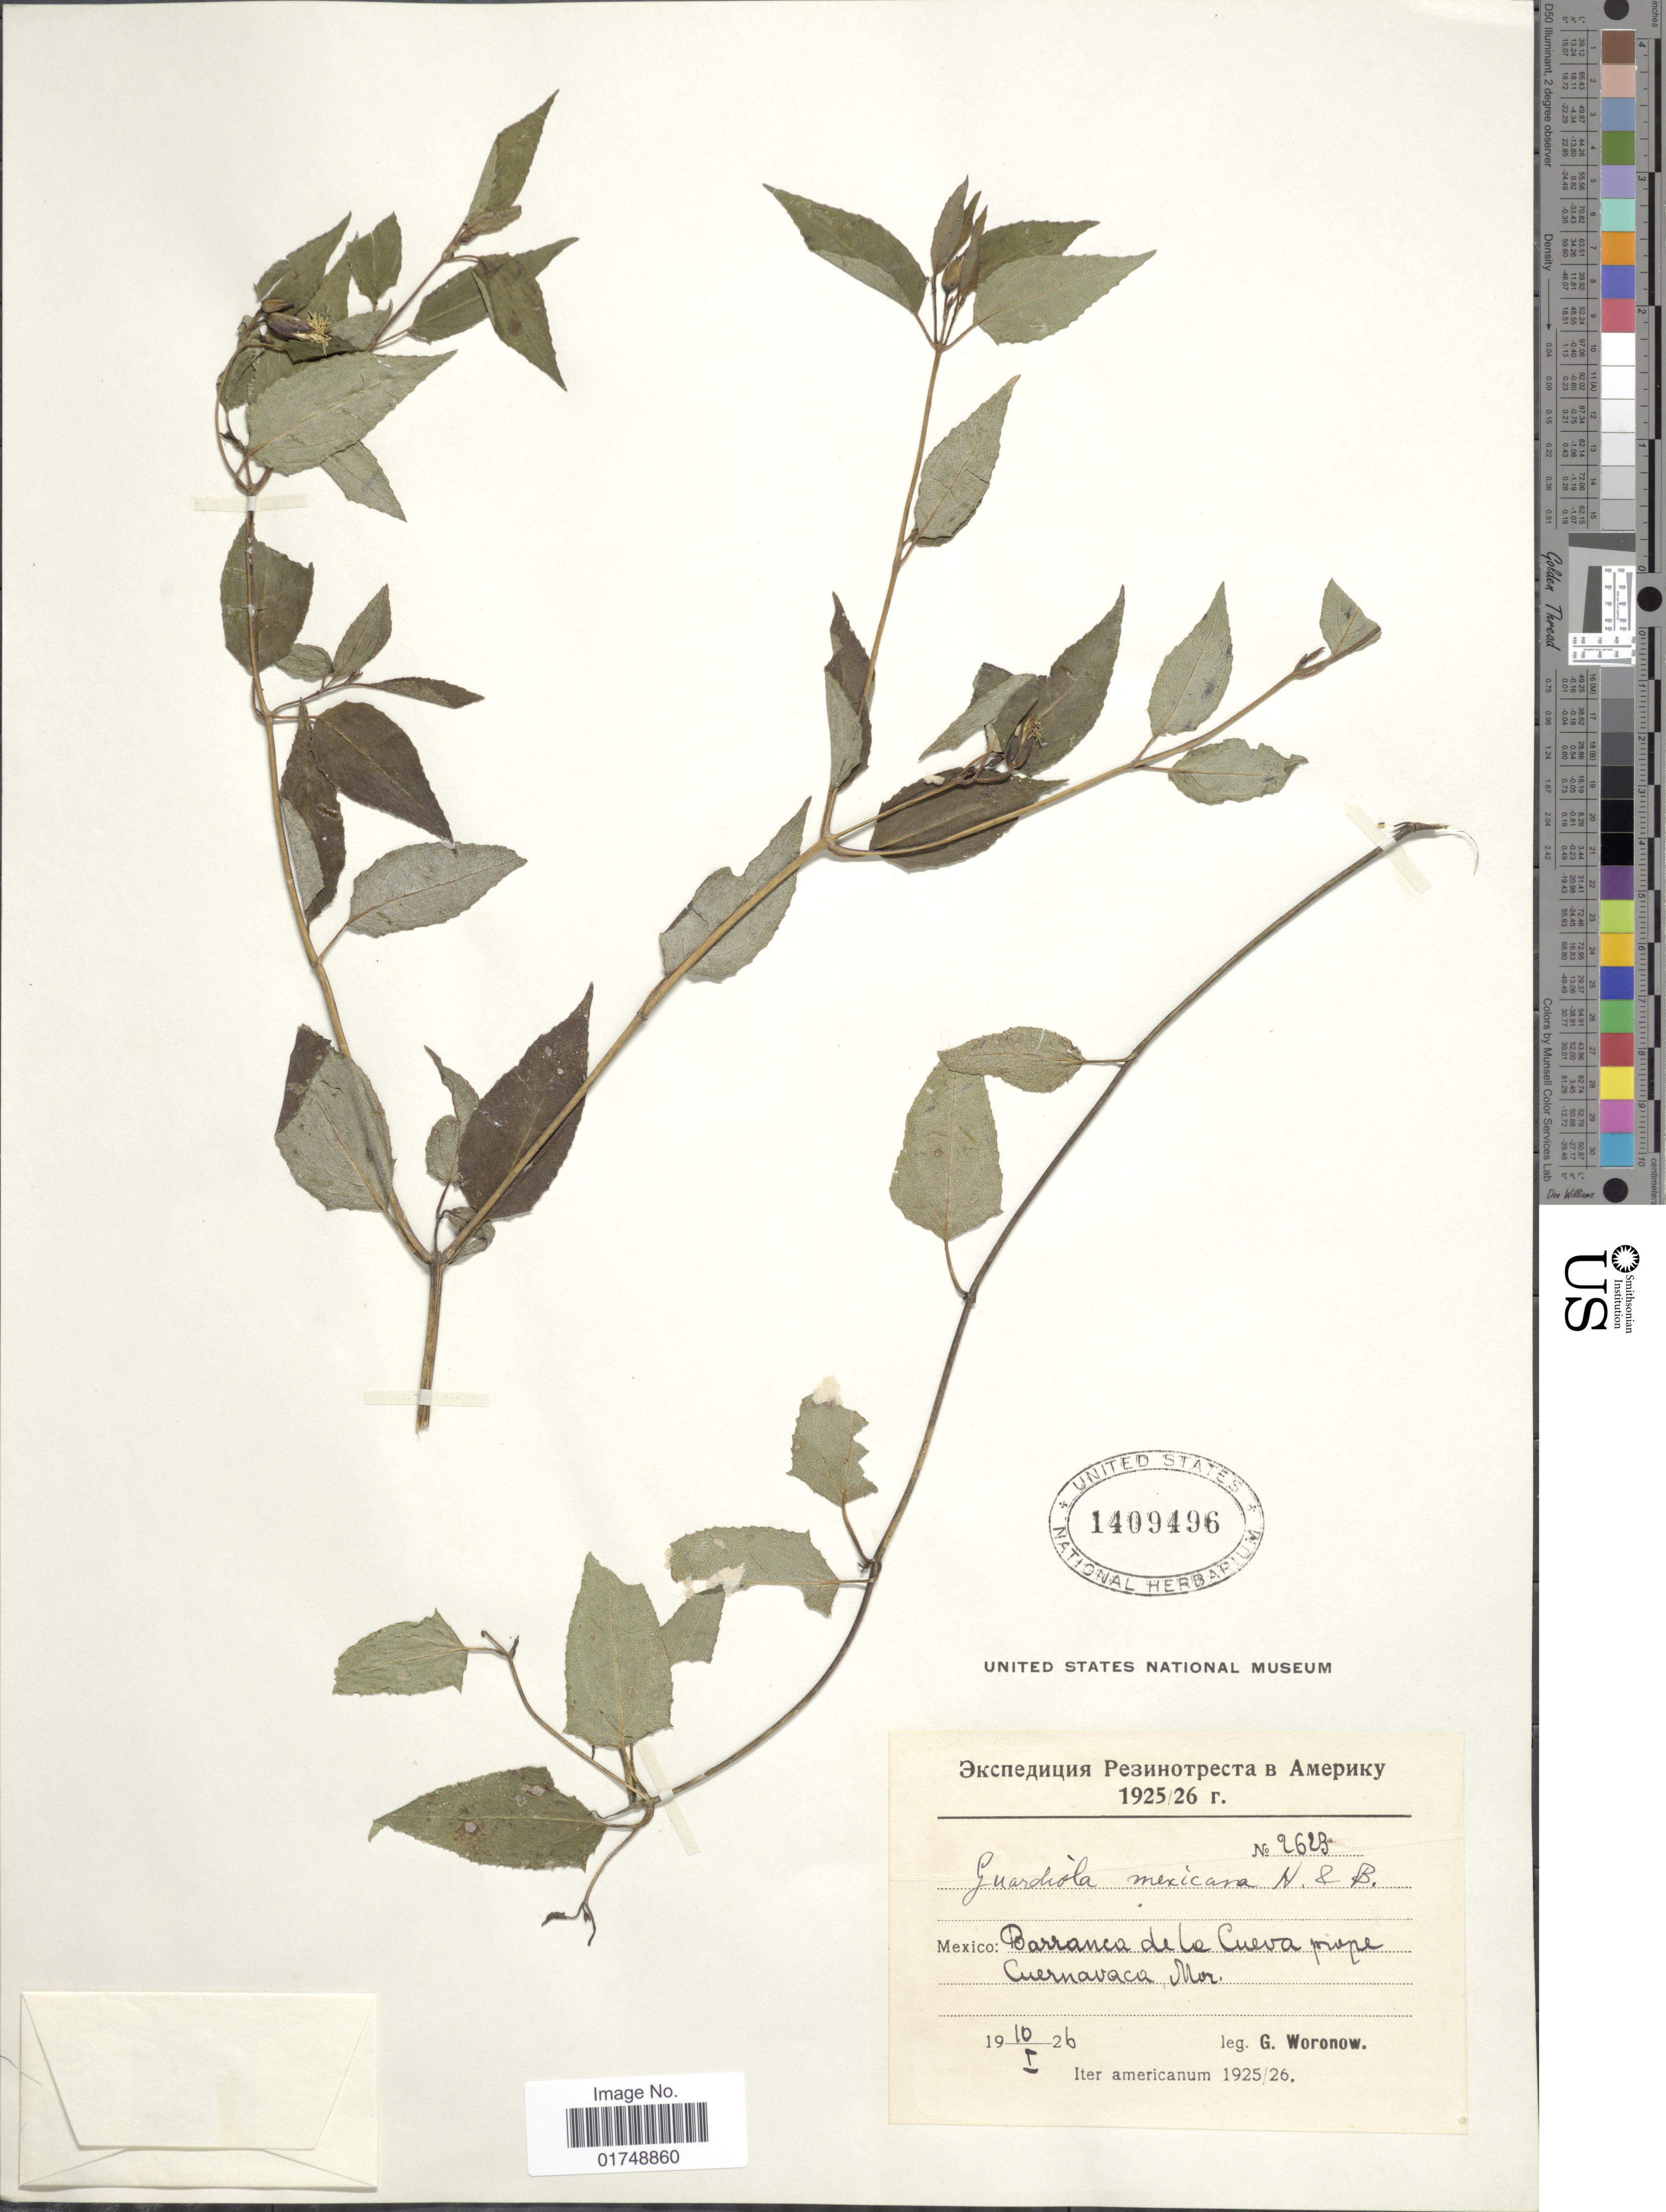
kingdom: Plantae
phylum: Tracheophyta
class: Magnoliopsida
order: Asterales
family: Asteraceae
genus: Guardiola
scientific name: Guardiola mexicana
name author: Humb. & Bonpl.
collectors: G. Woronow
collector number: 2623*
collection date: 1926-01-10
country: Mexico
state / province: Morelos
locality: Barranca de la Cueva prope Cuernavaca, Mor.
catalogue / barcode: US 1409496